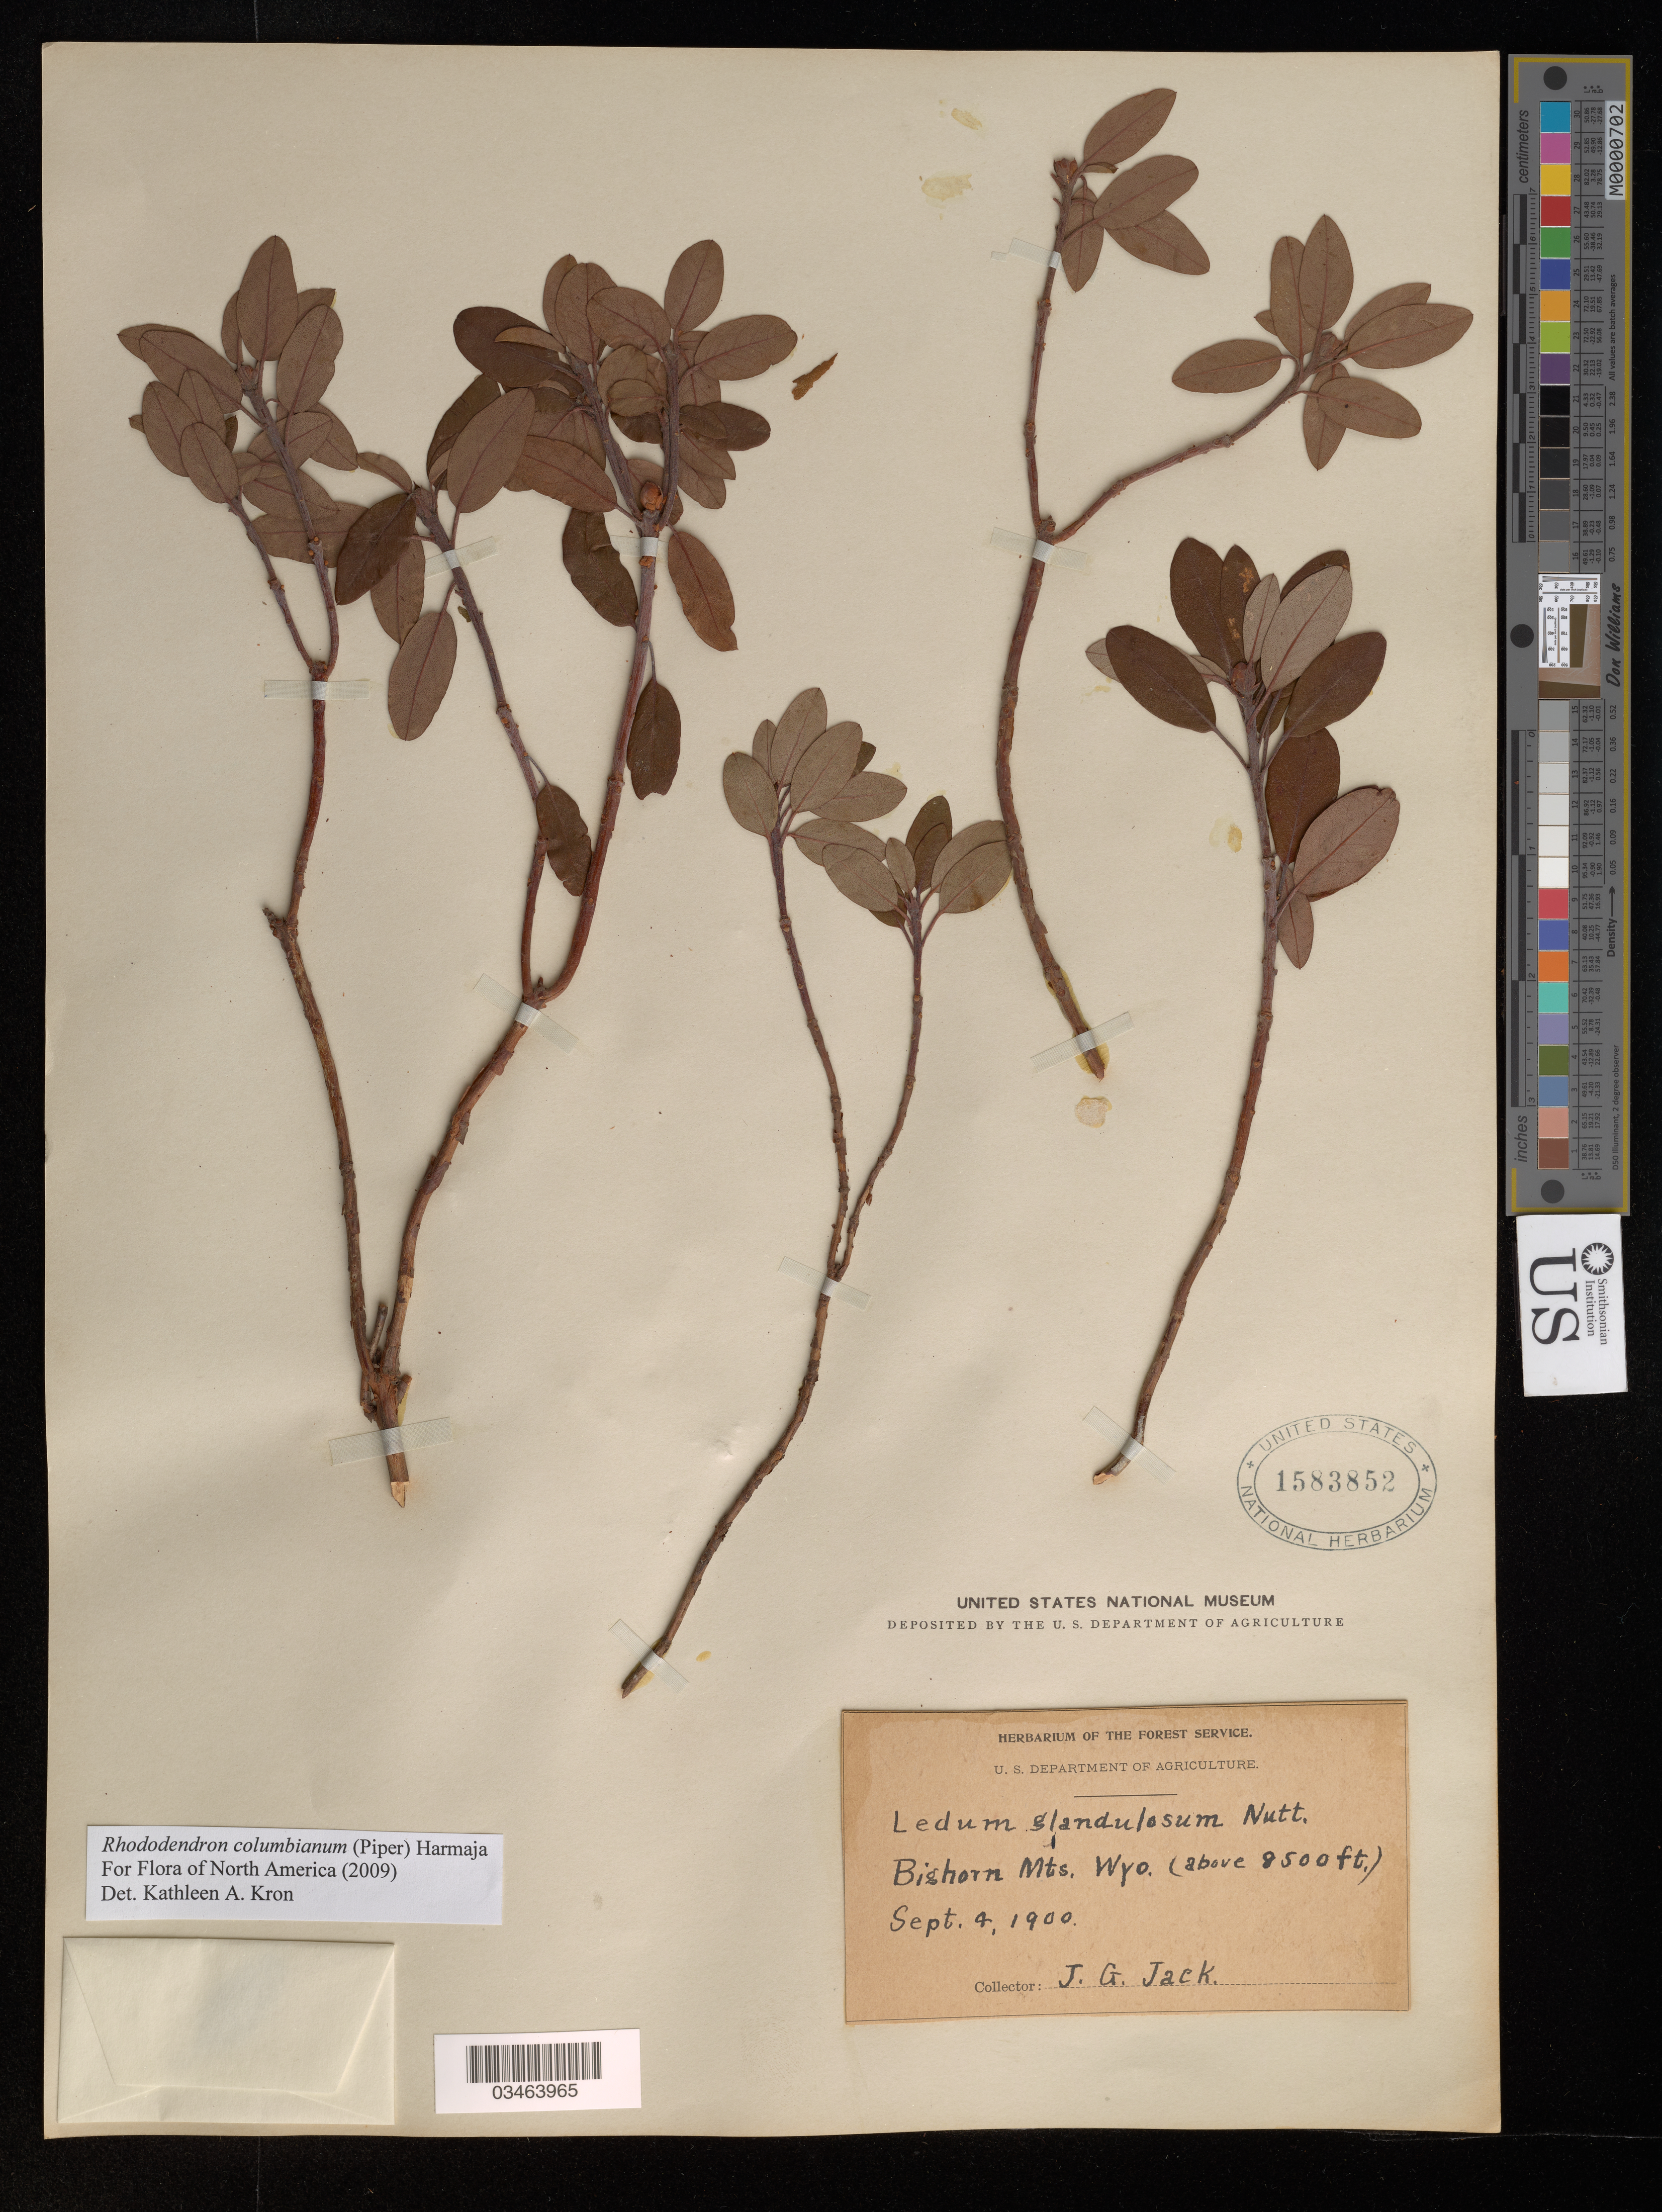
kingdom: Plantae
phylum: Tracheophyta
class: Magnoliopsida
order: Ericales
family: Ericaceae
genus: Rhododendron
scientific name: Rhododendron columbianum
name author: (Piper) Harmaja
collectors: J. Jack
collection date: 1900-09-04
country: United States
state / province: Wyoming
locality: Bishorn Mts.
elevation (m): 2591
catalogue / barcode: US 1583852